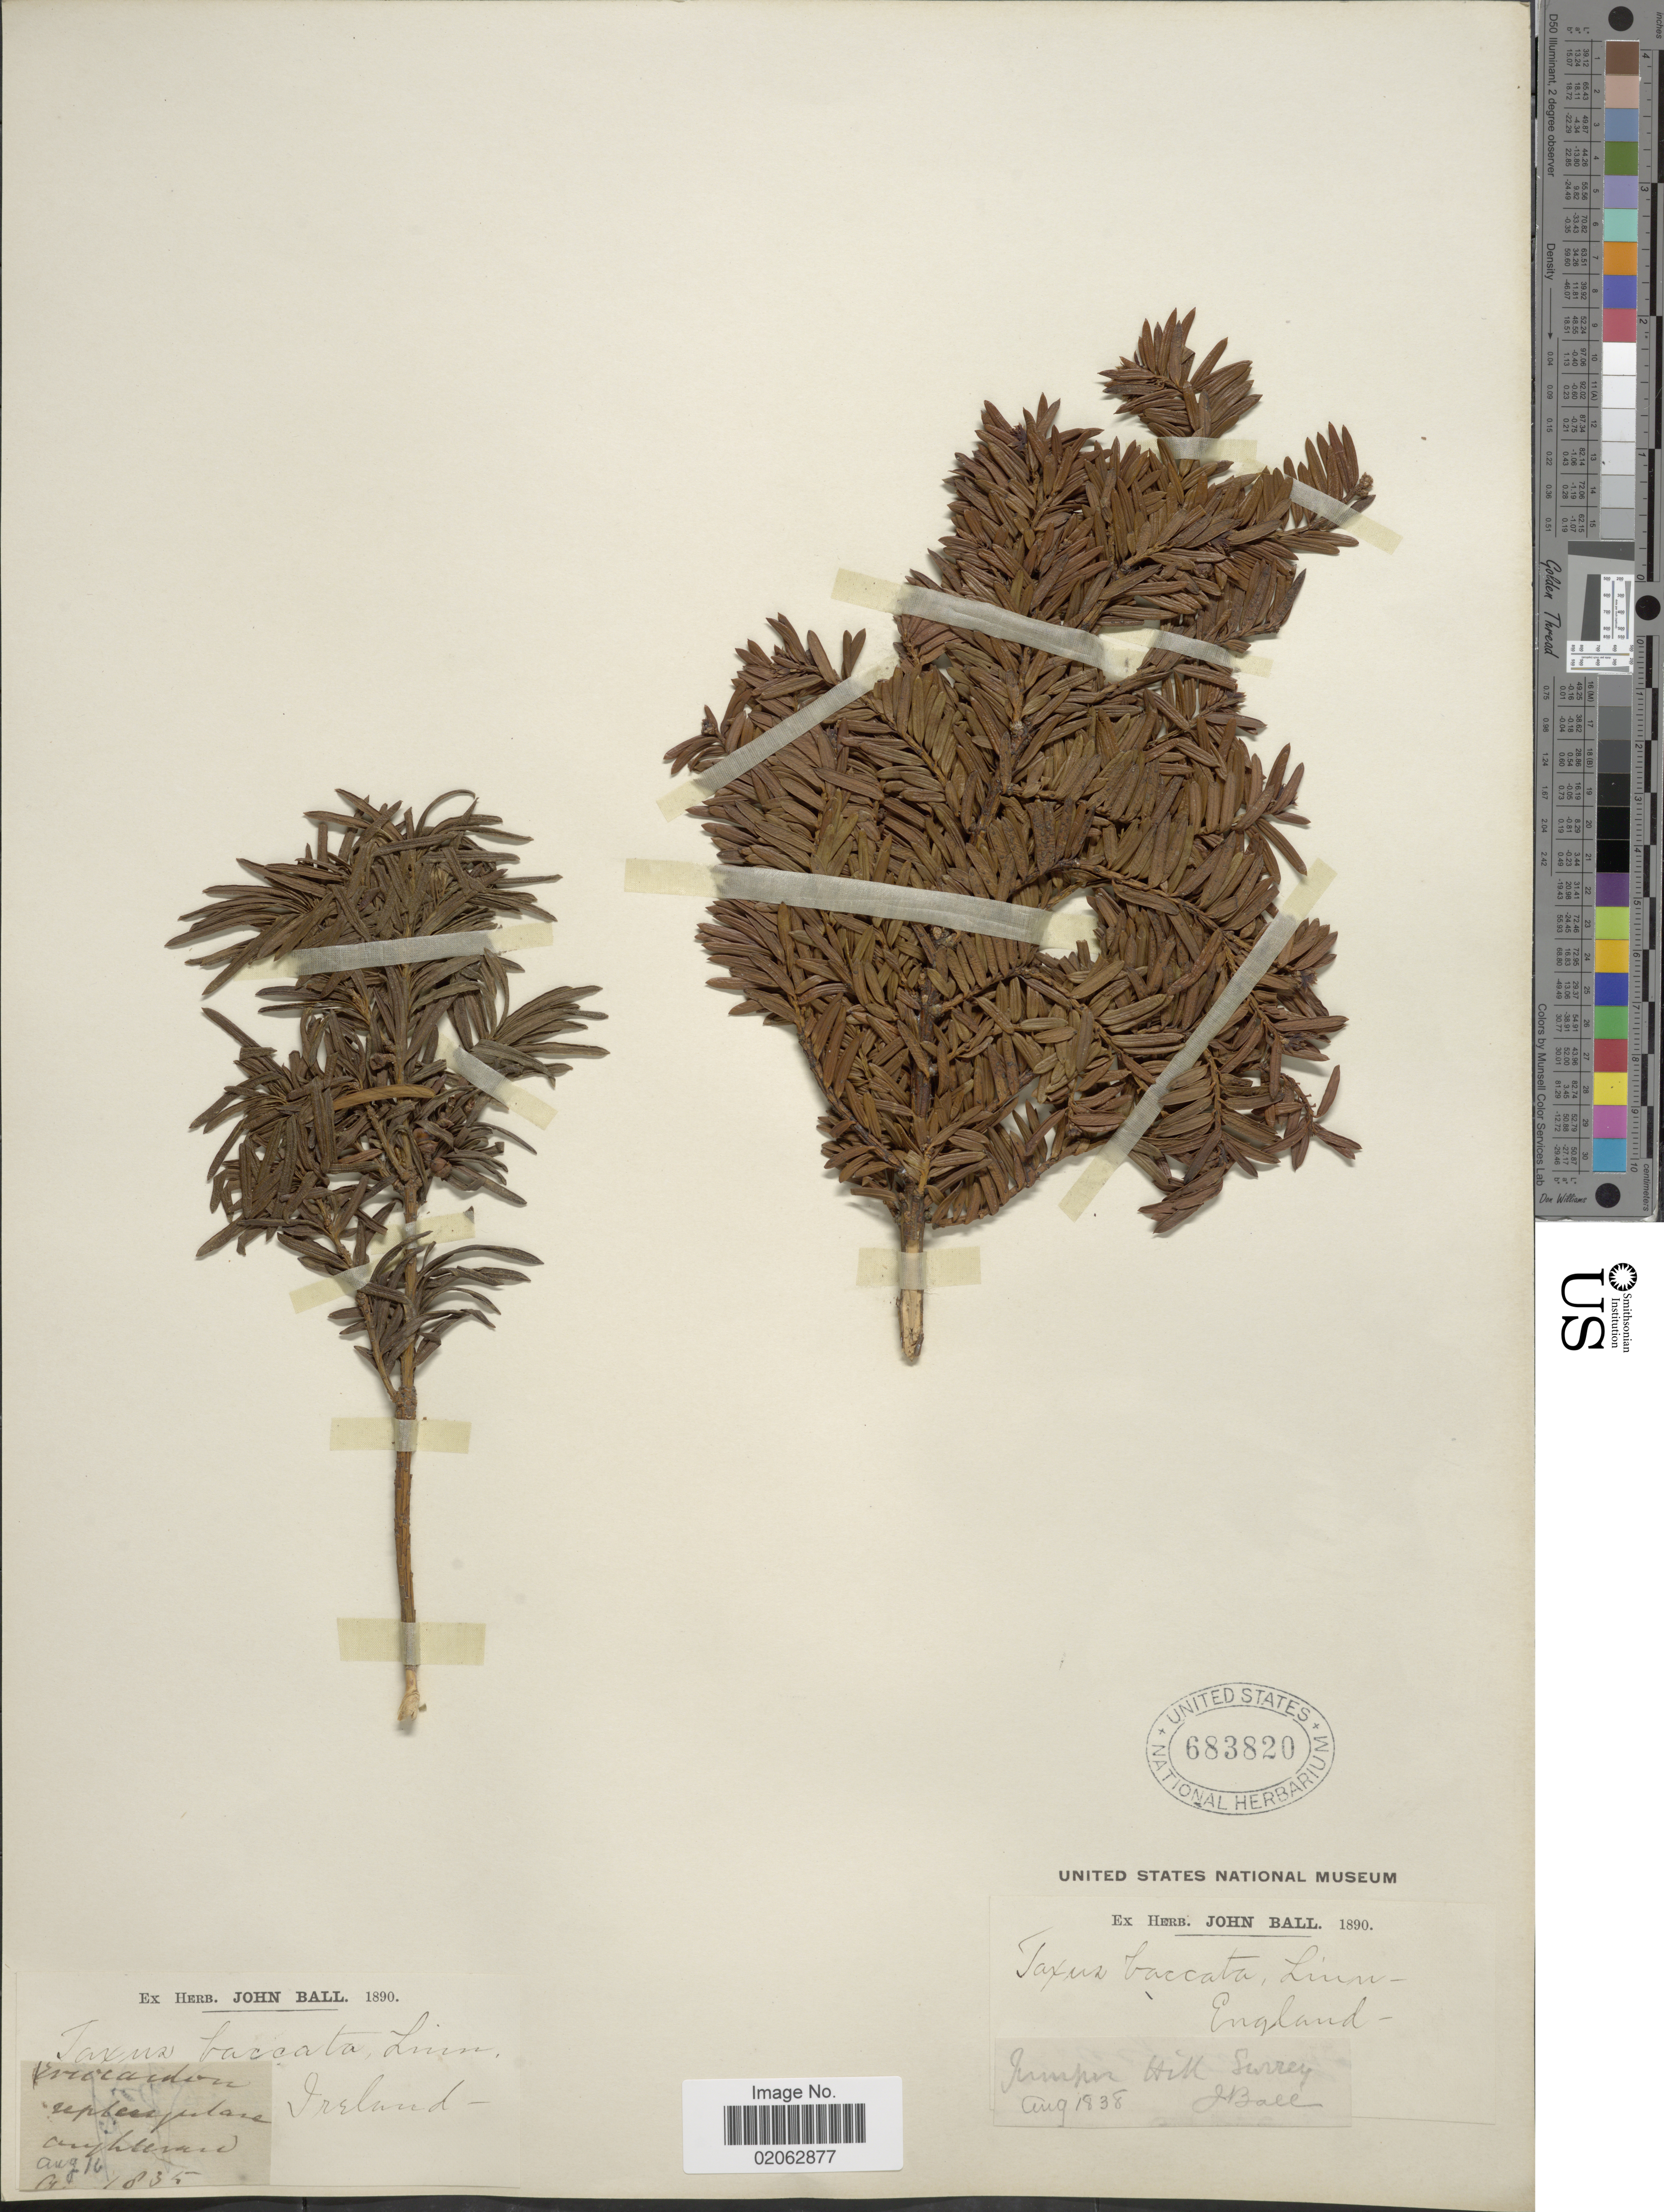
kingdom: Plantae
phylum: Tracheophyta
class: Pinopsida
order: Pinales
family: Taxaceae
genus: Taxus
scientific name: Taxus sp.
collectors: J. Ball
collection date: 1835-08-16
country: United Kingdom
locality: England, Jumpur Hill Surrye, Ireland [unsure placement].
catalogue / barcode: US 683820